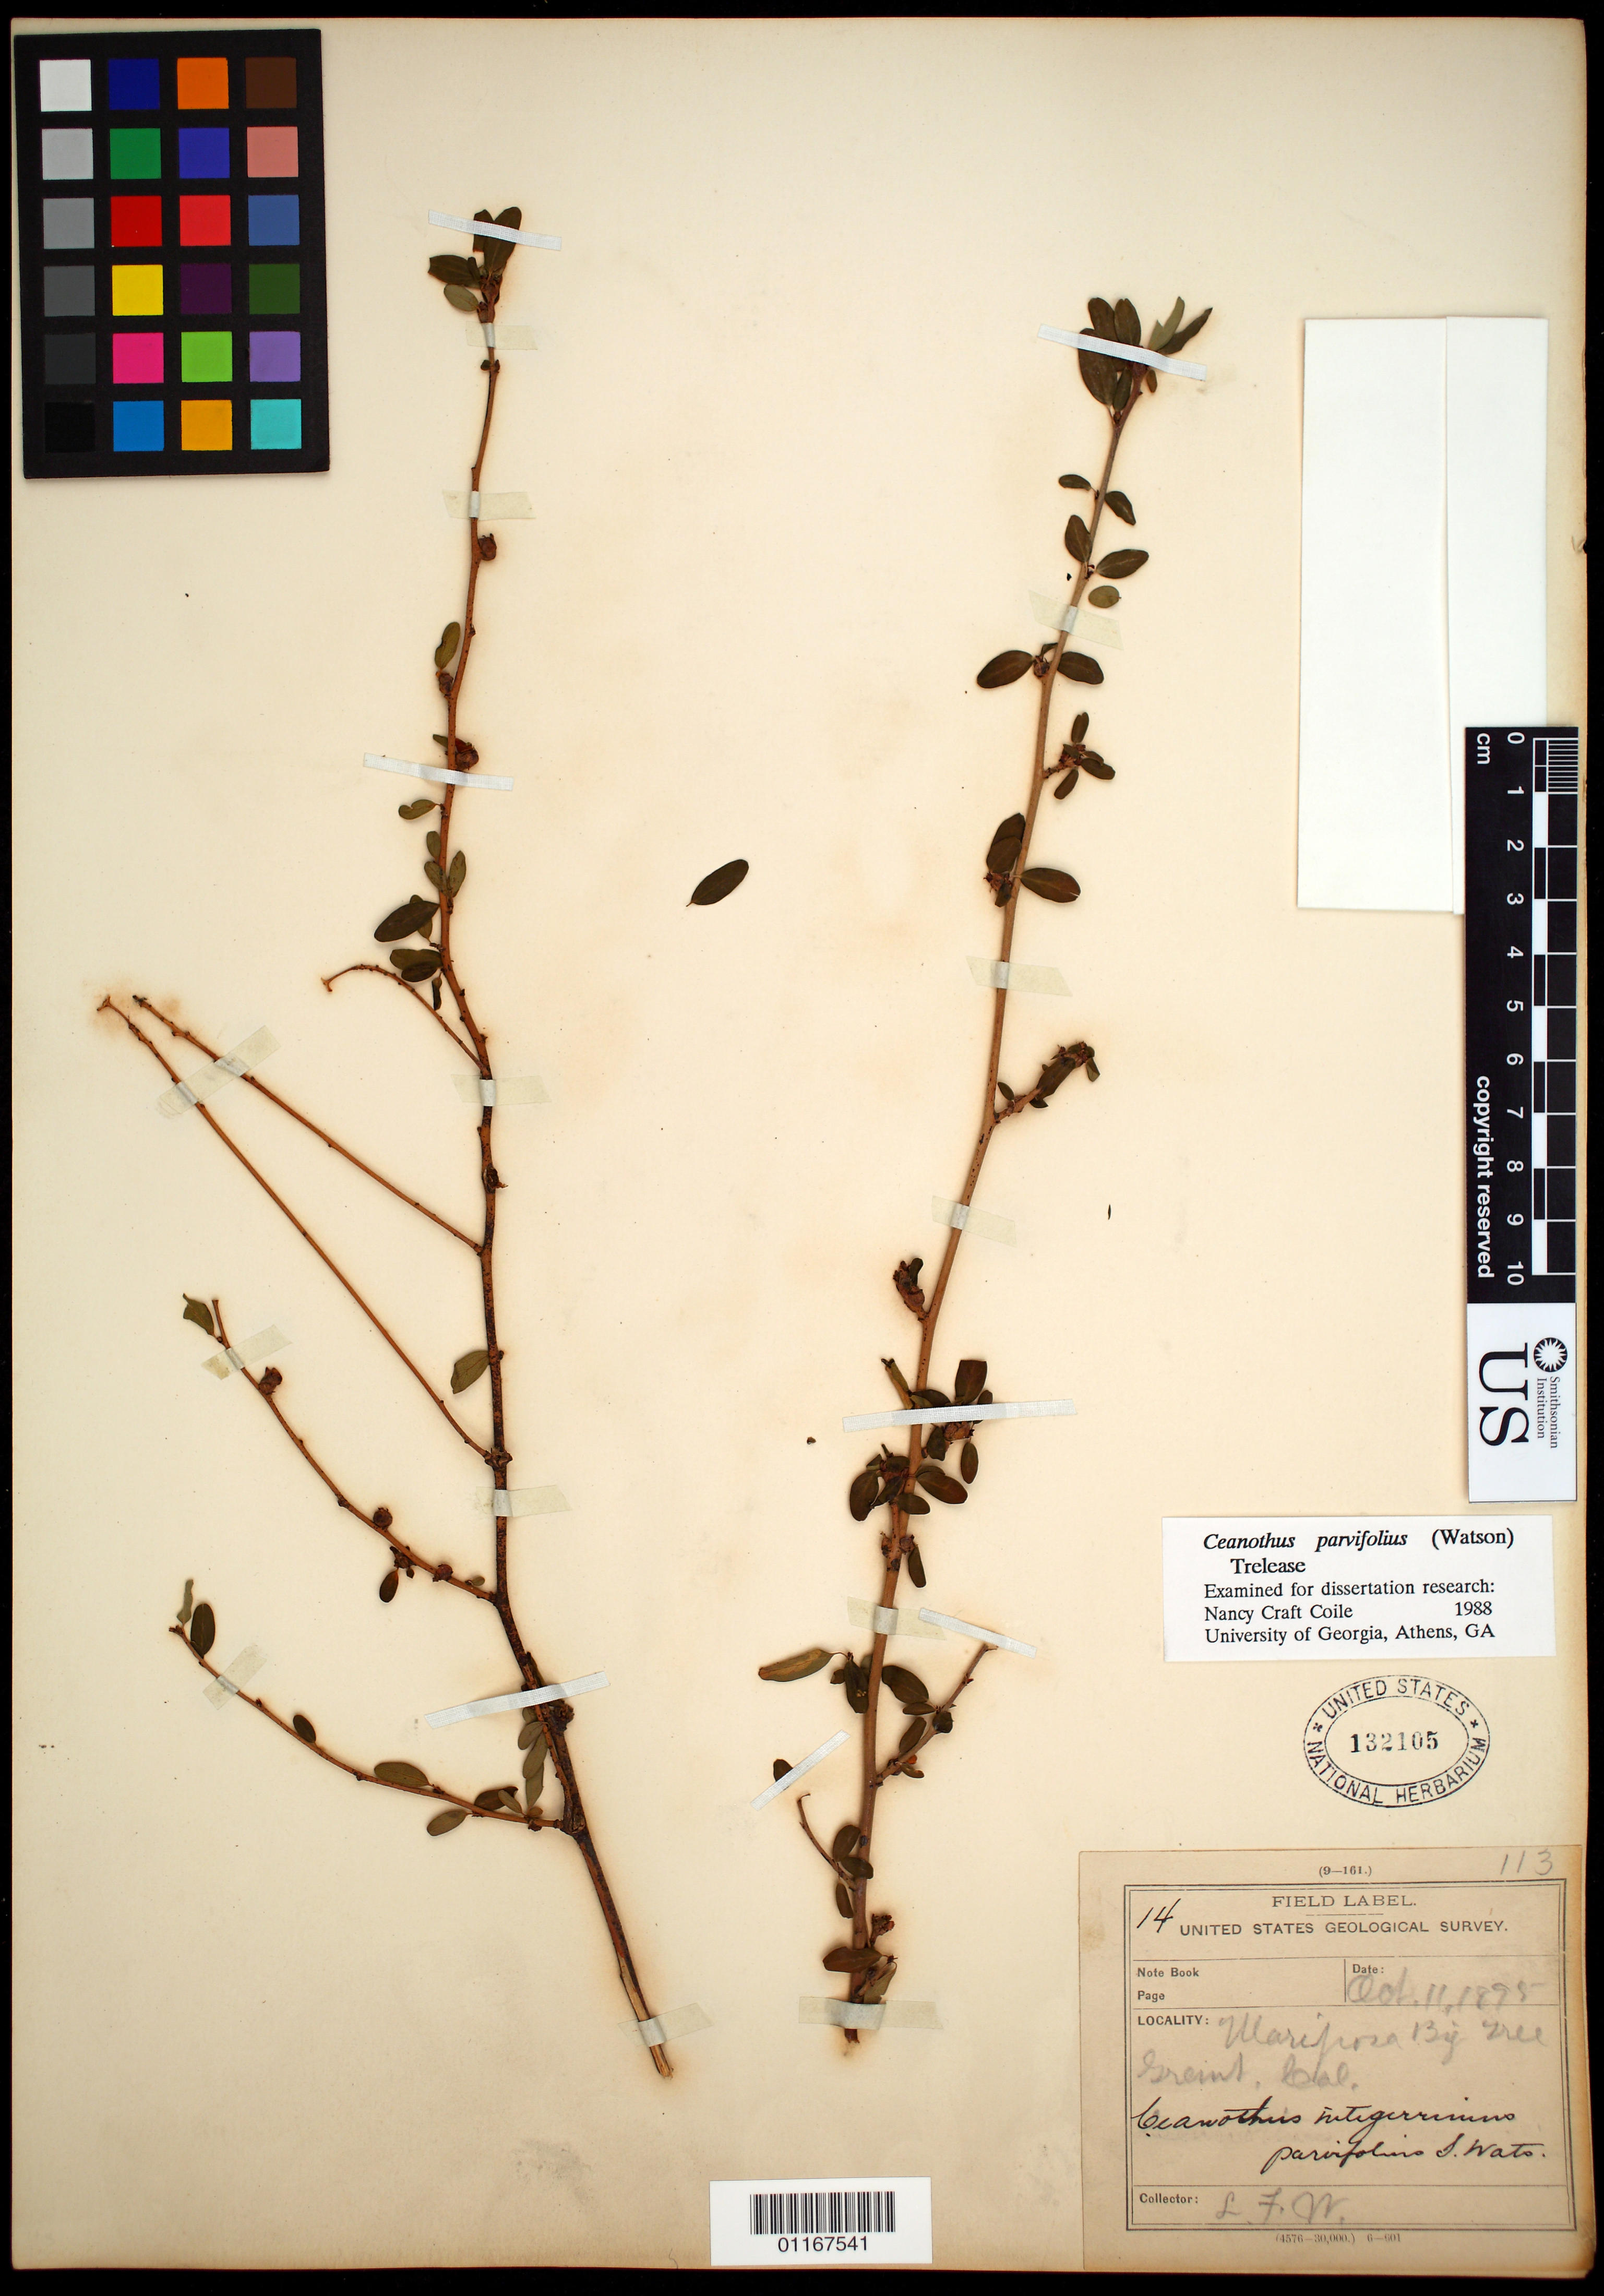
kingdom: Plantae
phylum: Tracheophyta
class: Magnoliopsida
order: Rosales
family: Rhamnaceae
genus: Ceanothus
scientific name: Ceanothus parvifolius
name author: (S. Watson) Trel.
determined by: Coile, N. C.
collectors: L. F. Ward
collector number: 14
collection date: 1895-10-11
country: United States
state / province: California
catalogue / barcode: US 132105